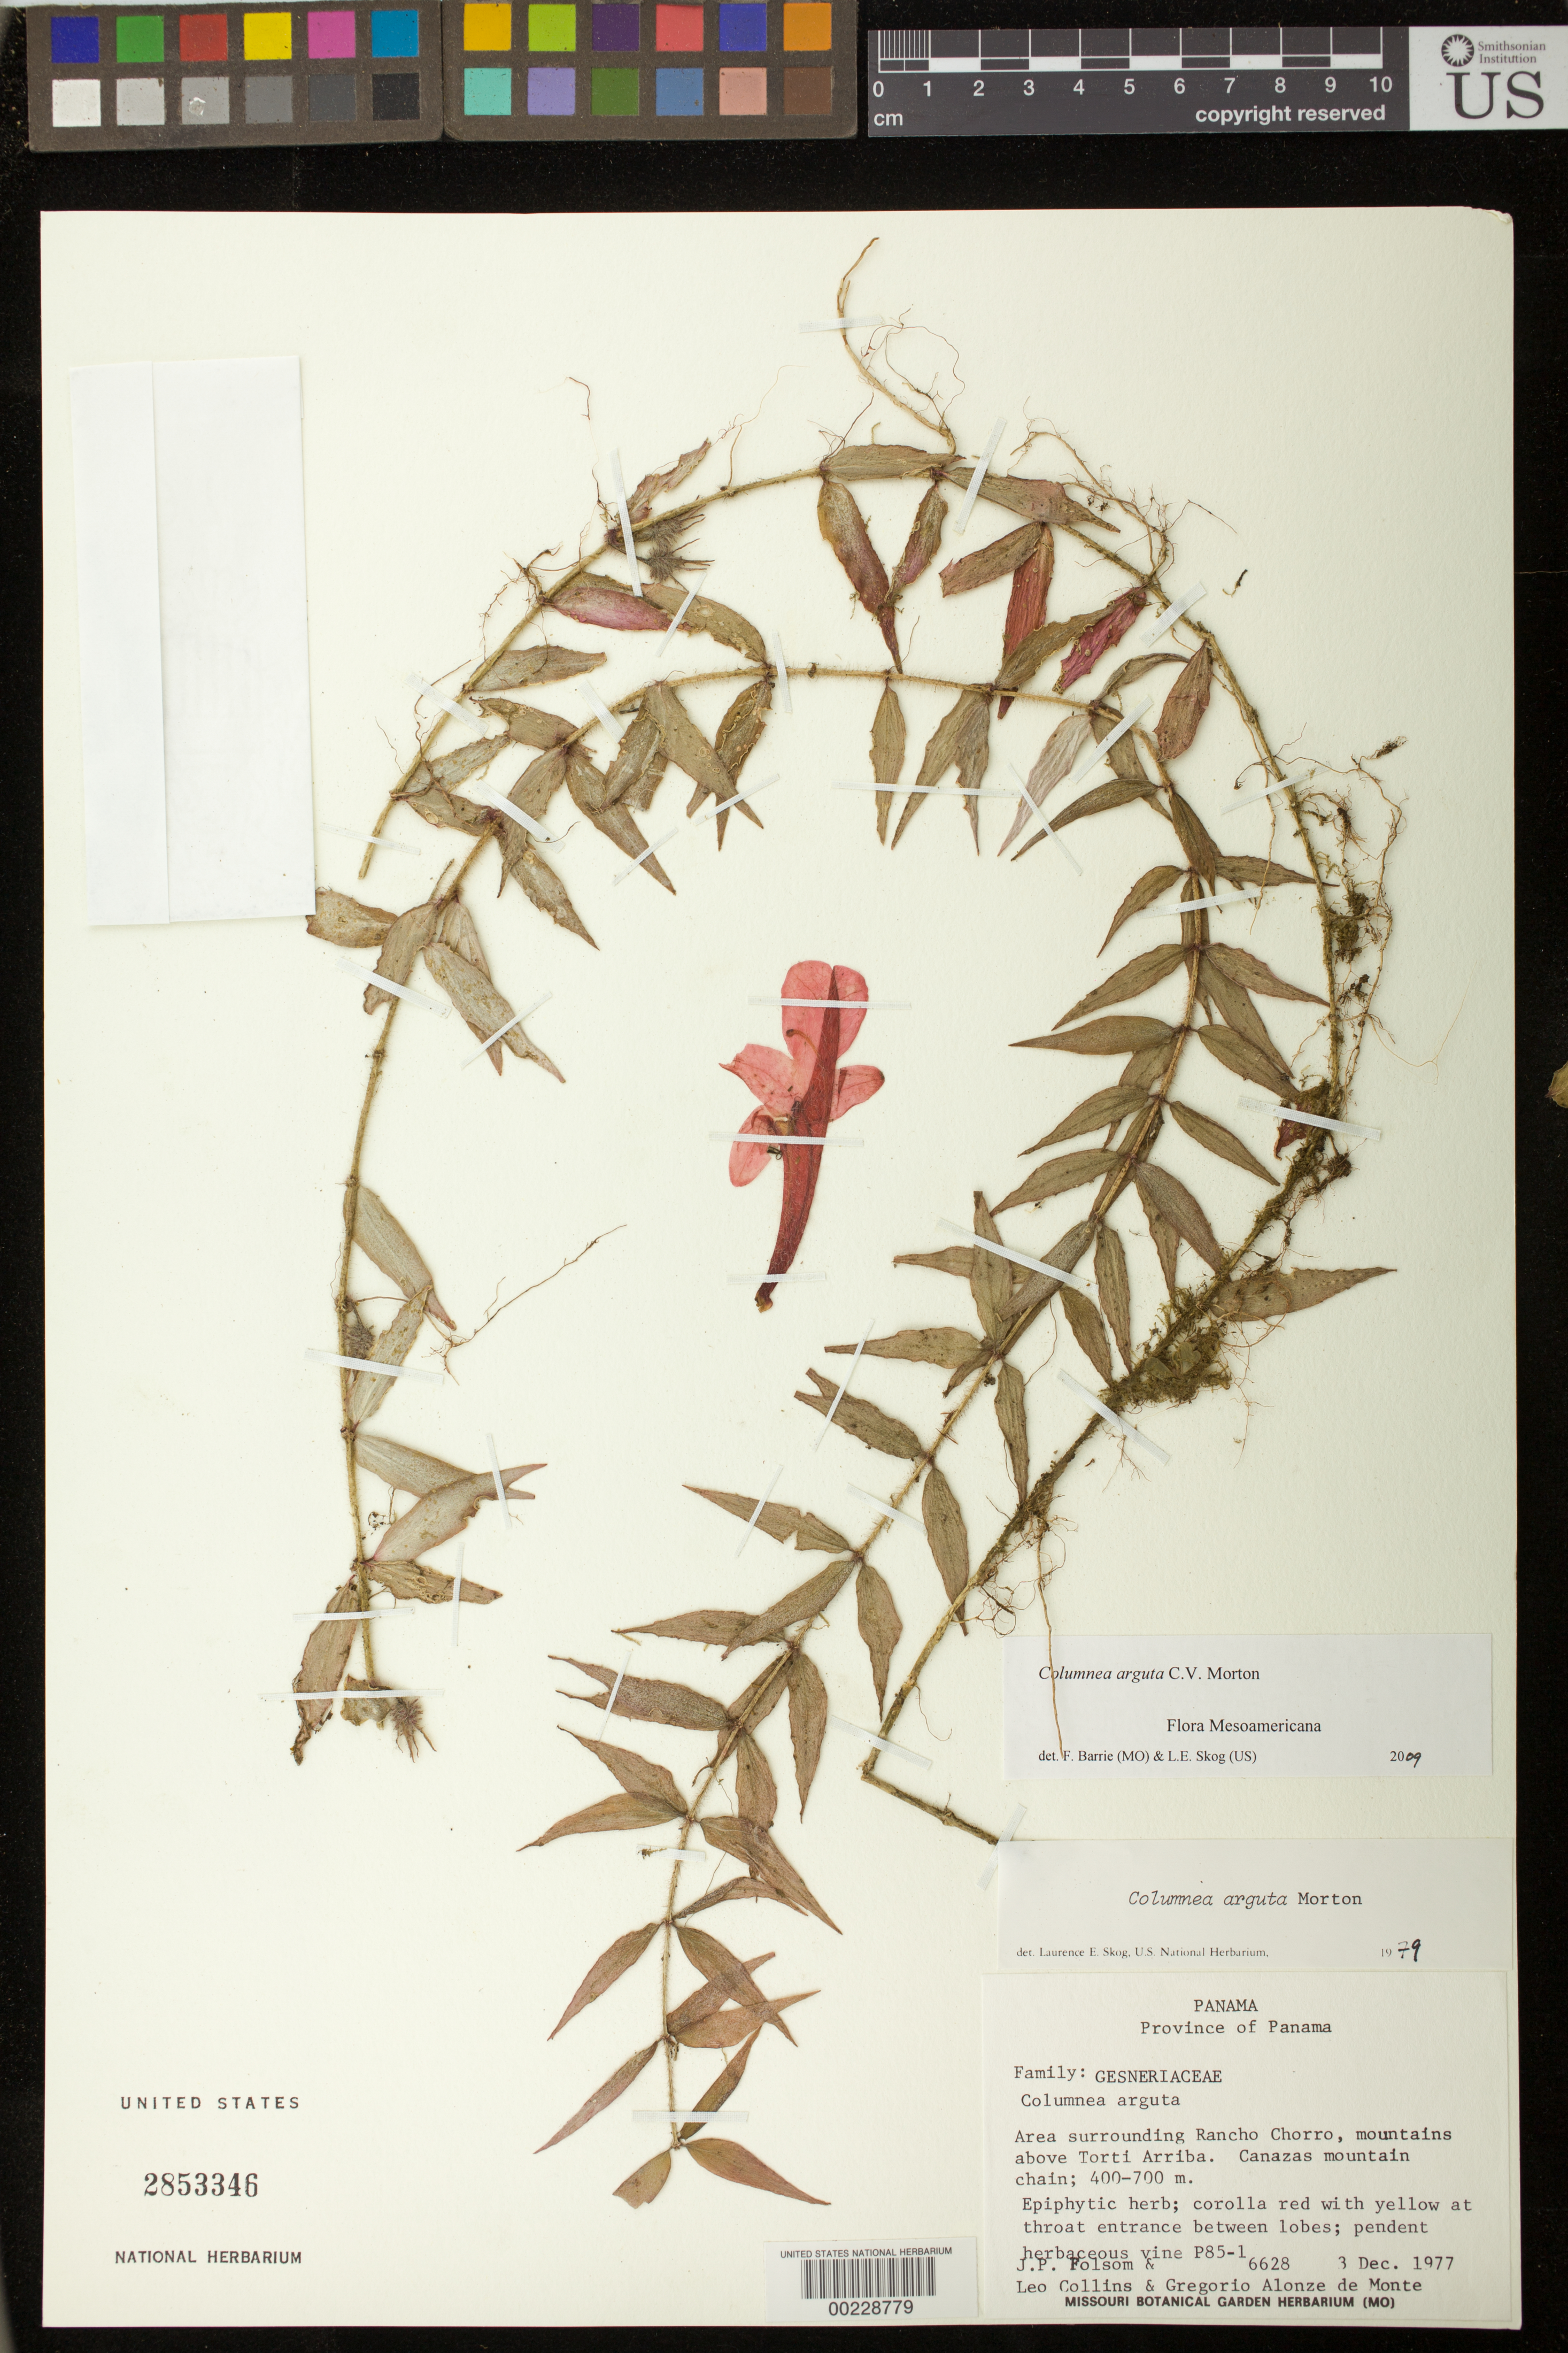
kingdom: Plantae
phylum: Tracheophyta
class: Magnoliopsida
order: Lamiales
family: Gesneriaceae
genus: Columnea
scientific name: Columnea arguta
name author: C.V. Morton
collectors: J. P. Folsom, L. Collins & G. Alonzo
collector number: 6628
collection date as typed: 03 Dec 1977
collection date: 1977-12-03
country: Panama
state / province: Panamá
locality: Area surrounding Rancho Chorro, mountains above Torti Arriba, Canazas mountain chain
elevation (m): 400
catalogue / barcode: US 2853346